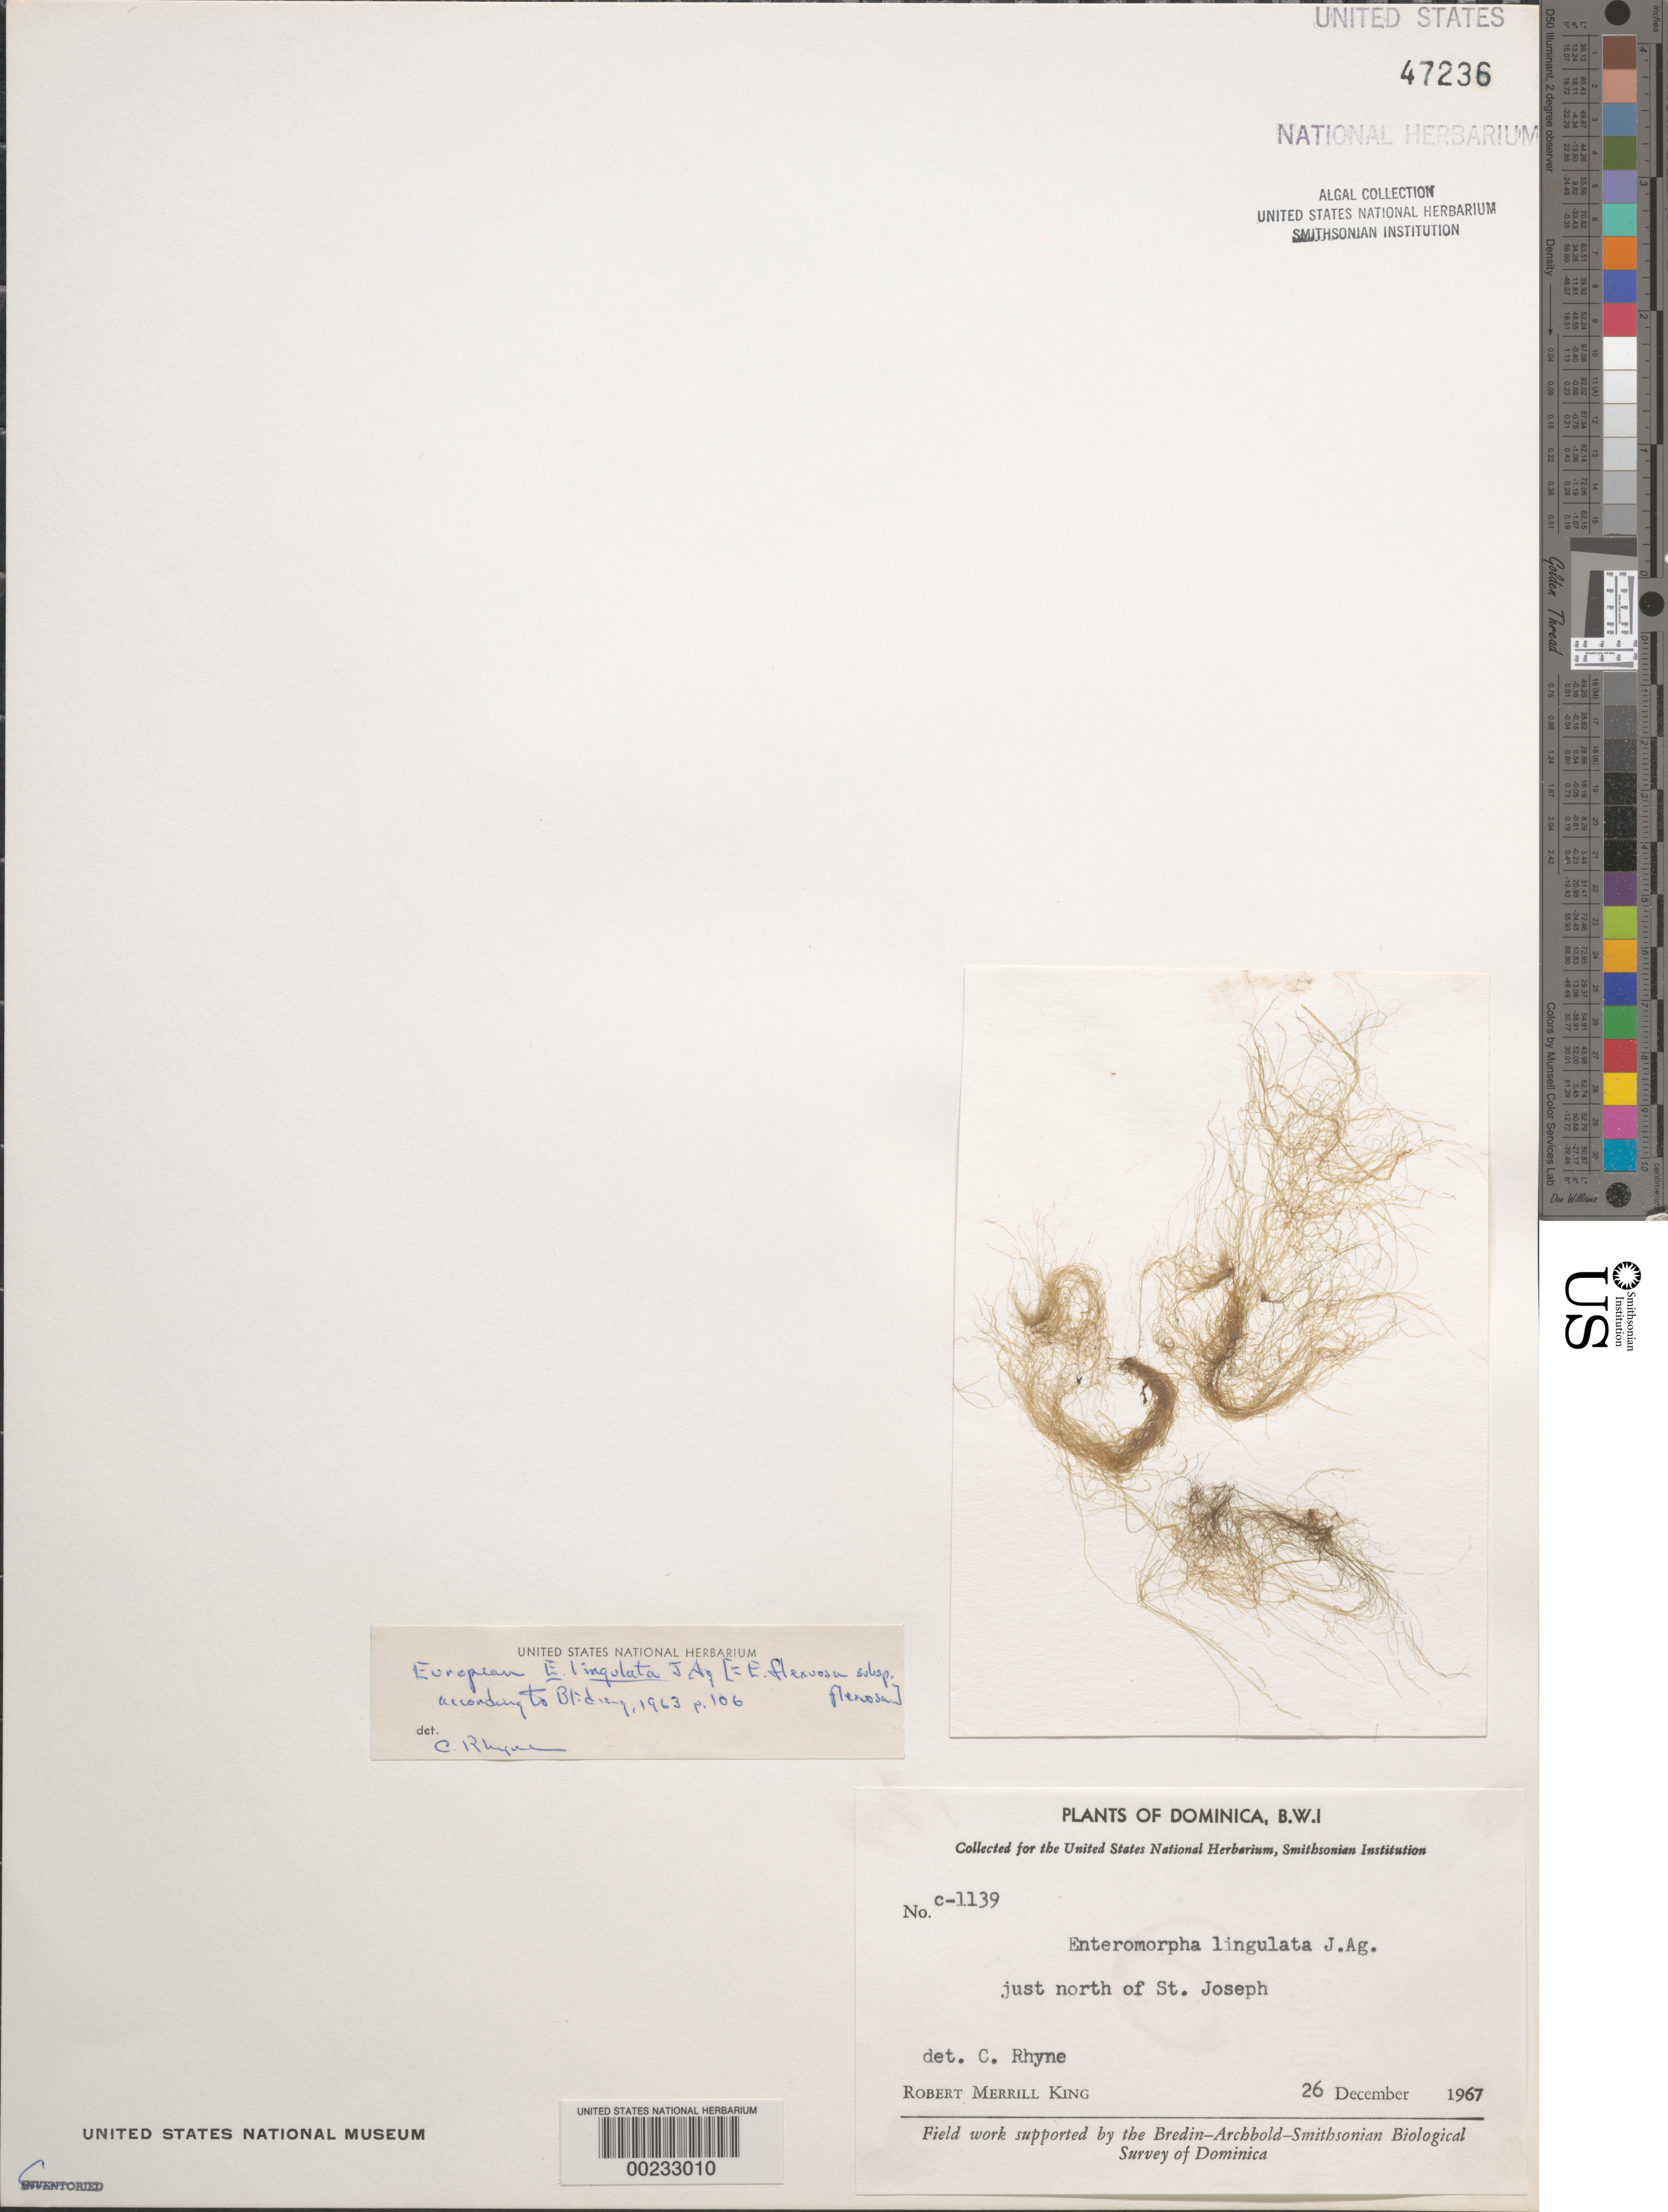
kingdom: Plantae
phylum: Chlorophyta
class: Ulvophyceae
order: Ulvales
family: Ulvaceae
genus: Ulva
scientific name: Ulva flexuosa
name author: Wulfen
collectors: R. M. King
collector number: C-1139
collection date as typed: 26 Dec 1967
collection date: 1967-12-26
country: Dominica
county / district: St. Joseph's Parish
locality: North of St. Joseph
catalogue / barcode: US 47236